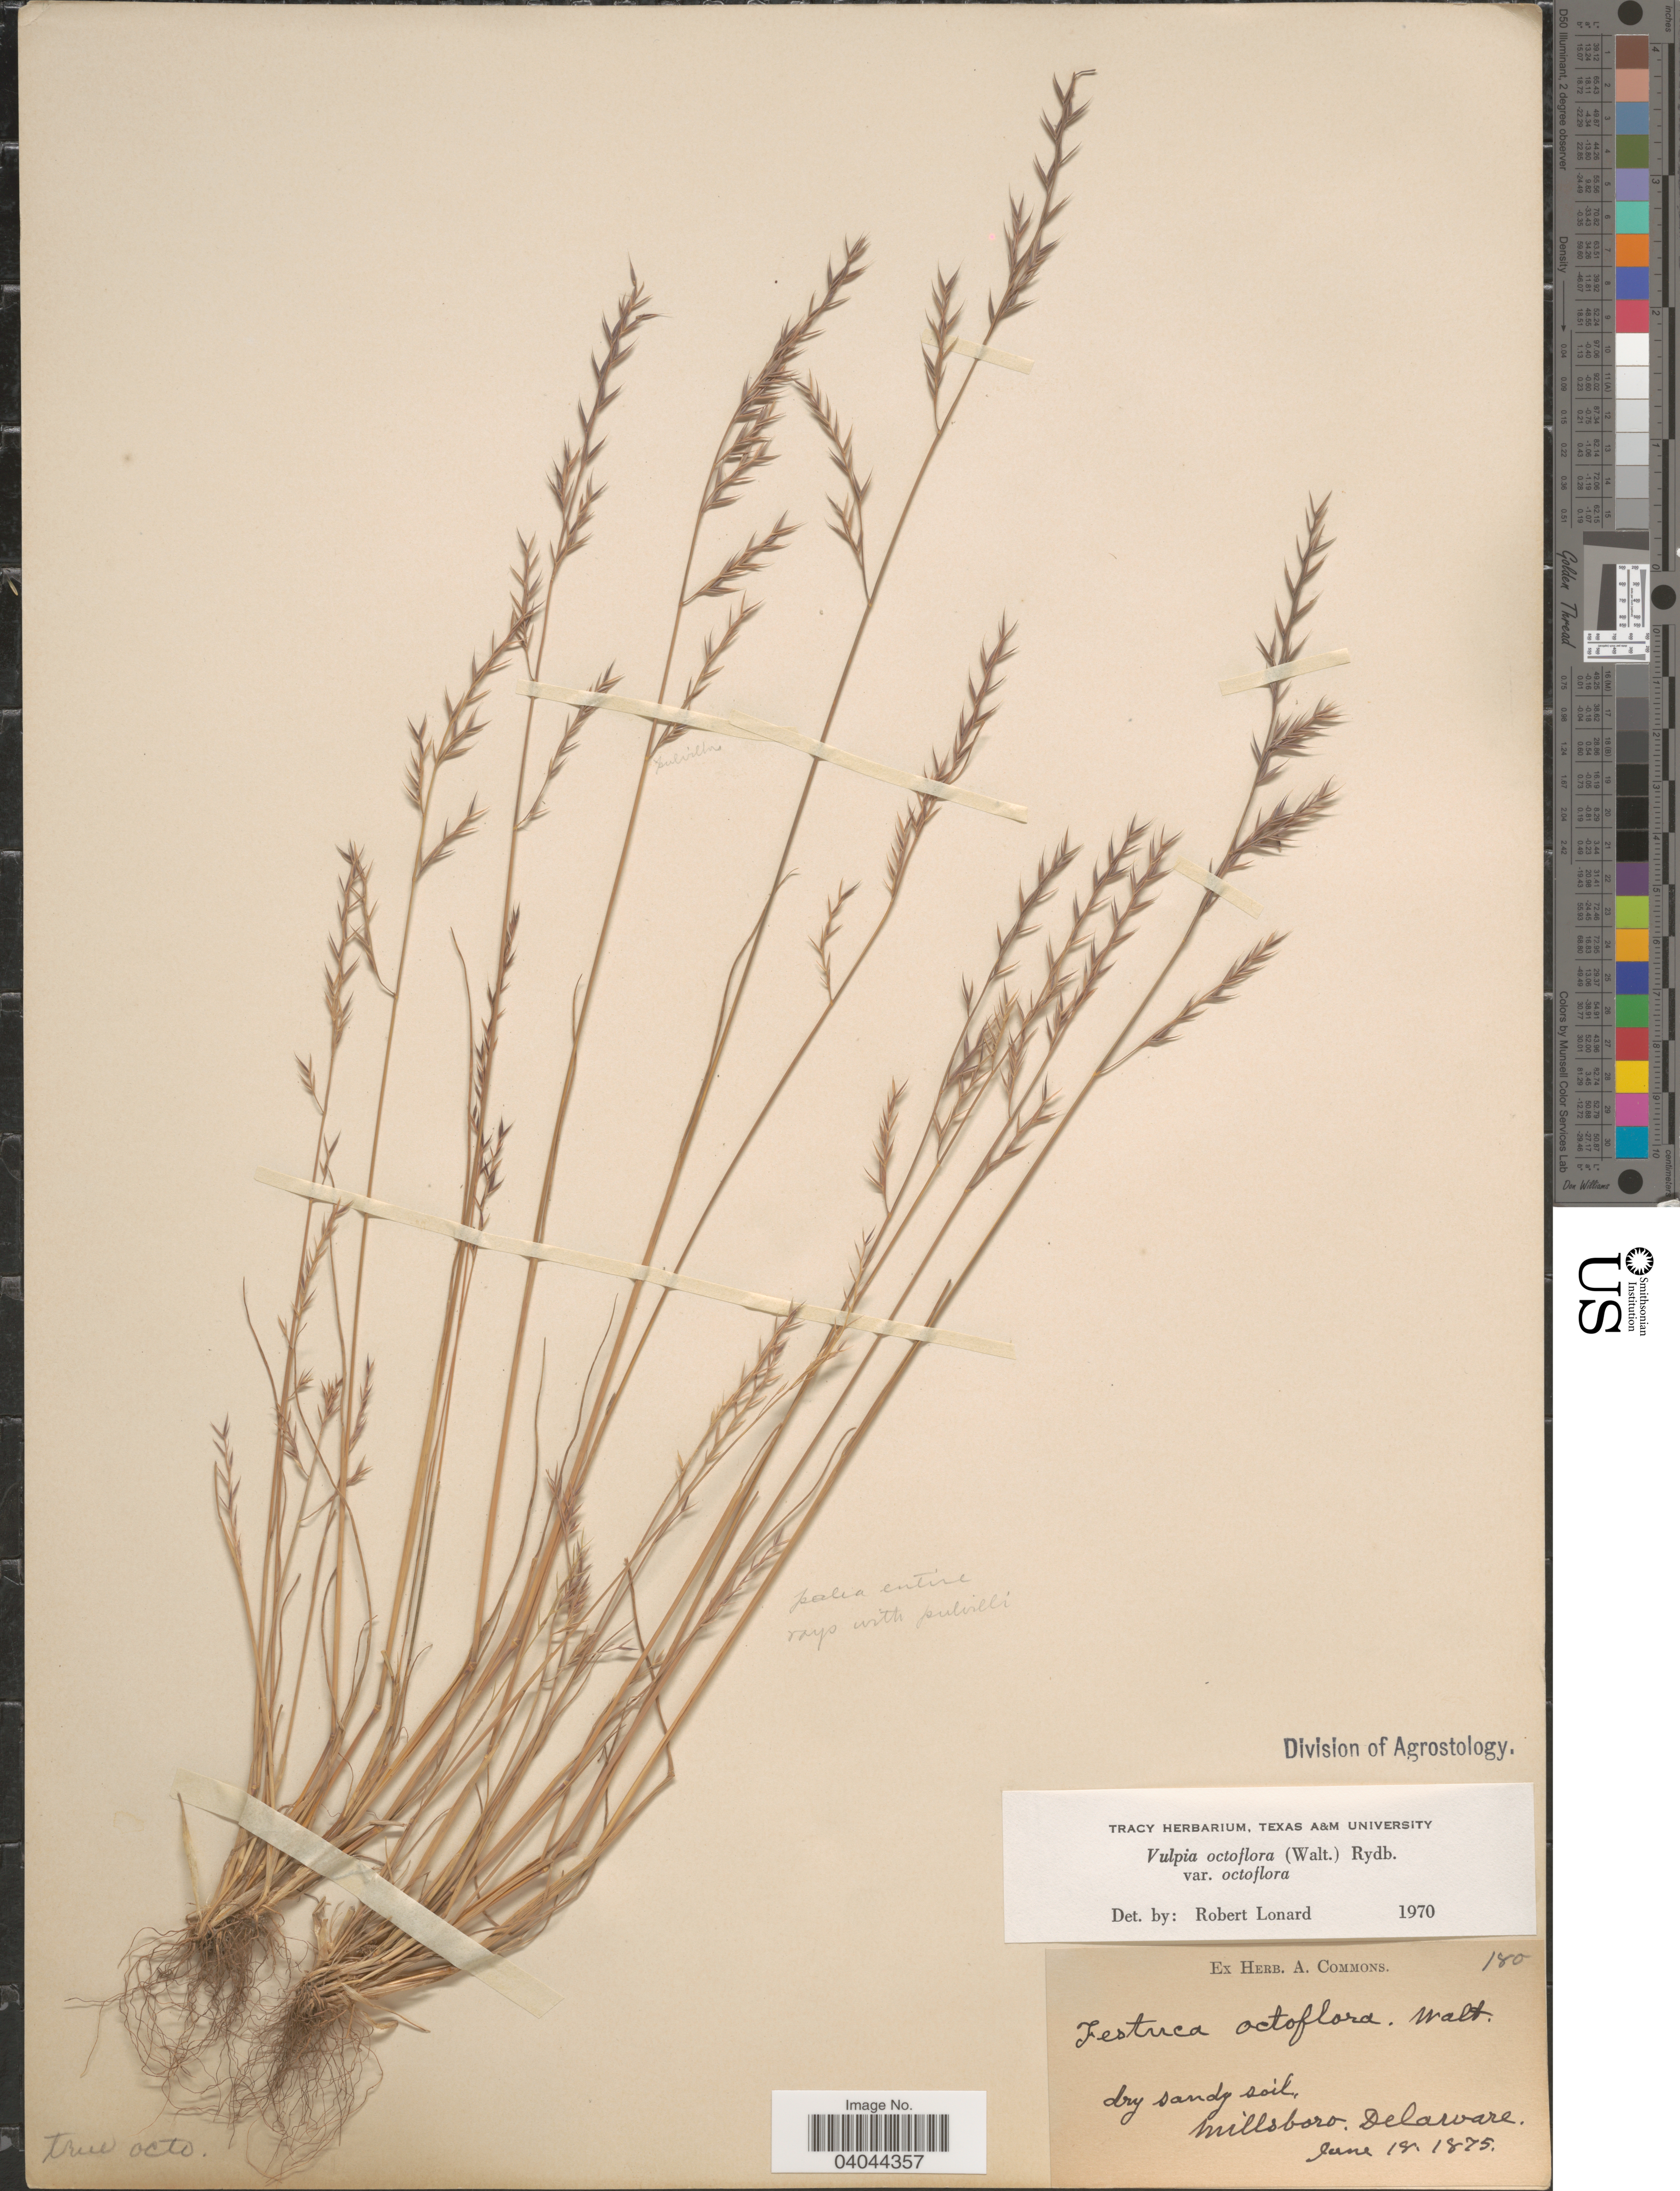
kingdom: Plantae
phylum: Tracheophyta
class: Liliopsida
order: Poales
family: Poaceae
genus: Festuca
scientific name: Festuca octoflora var. octoflora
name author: Walter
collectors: ex herb. A. Commons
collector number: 180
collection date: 1875-06-18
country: United States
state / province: Delaware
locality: Millsboro.